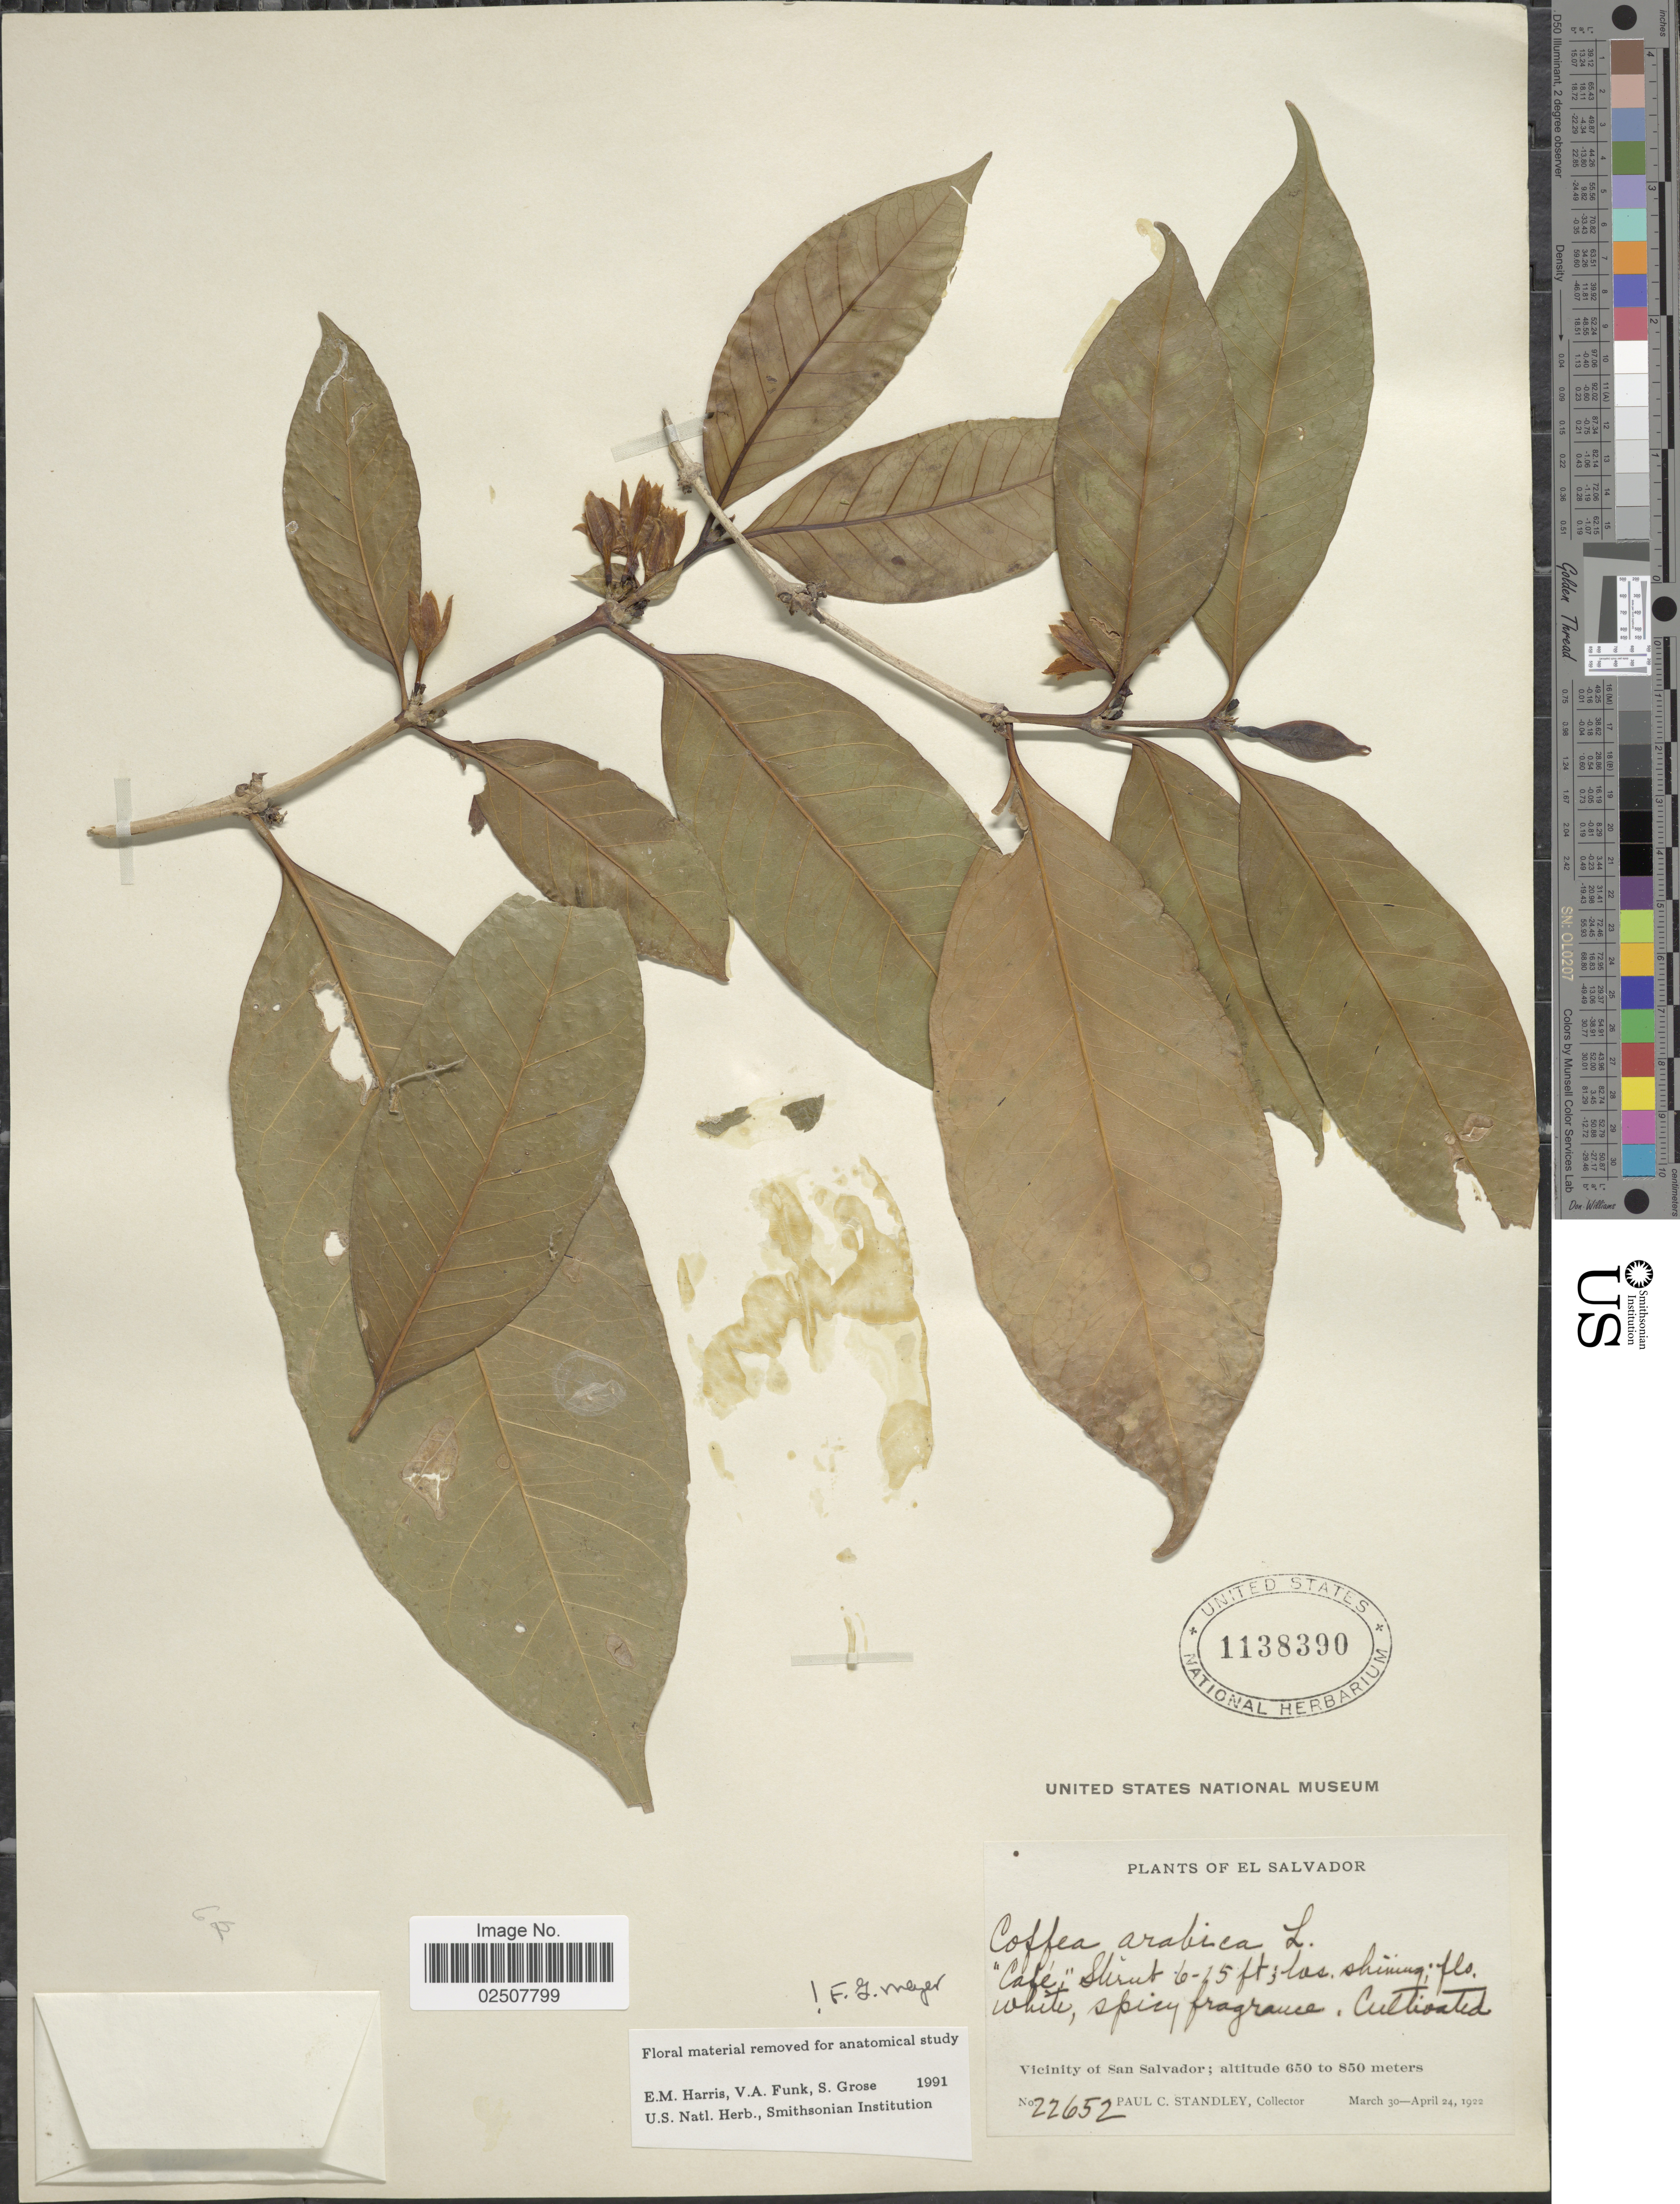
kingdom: Plantae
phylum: Tracheophyta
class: Magnoliopsida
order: Gentianales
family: Rubiaceae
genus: Coffea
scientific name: Coffea arabica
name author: L.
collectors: P. C. Standley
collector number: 22652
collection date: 1922-03-30/1922-04-24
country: El Salvador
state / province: San Salvador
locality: Vicinity of San Salvador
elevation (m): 650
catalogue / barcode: US 1138390